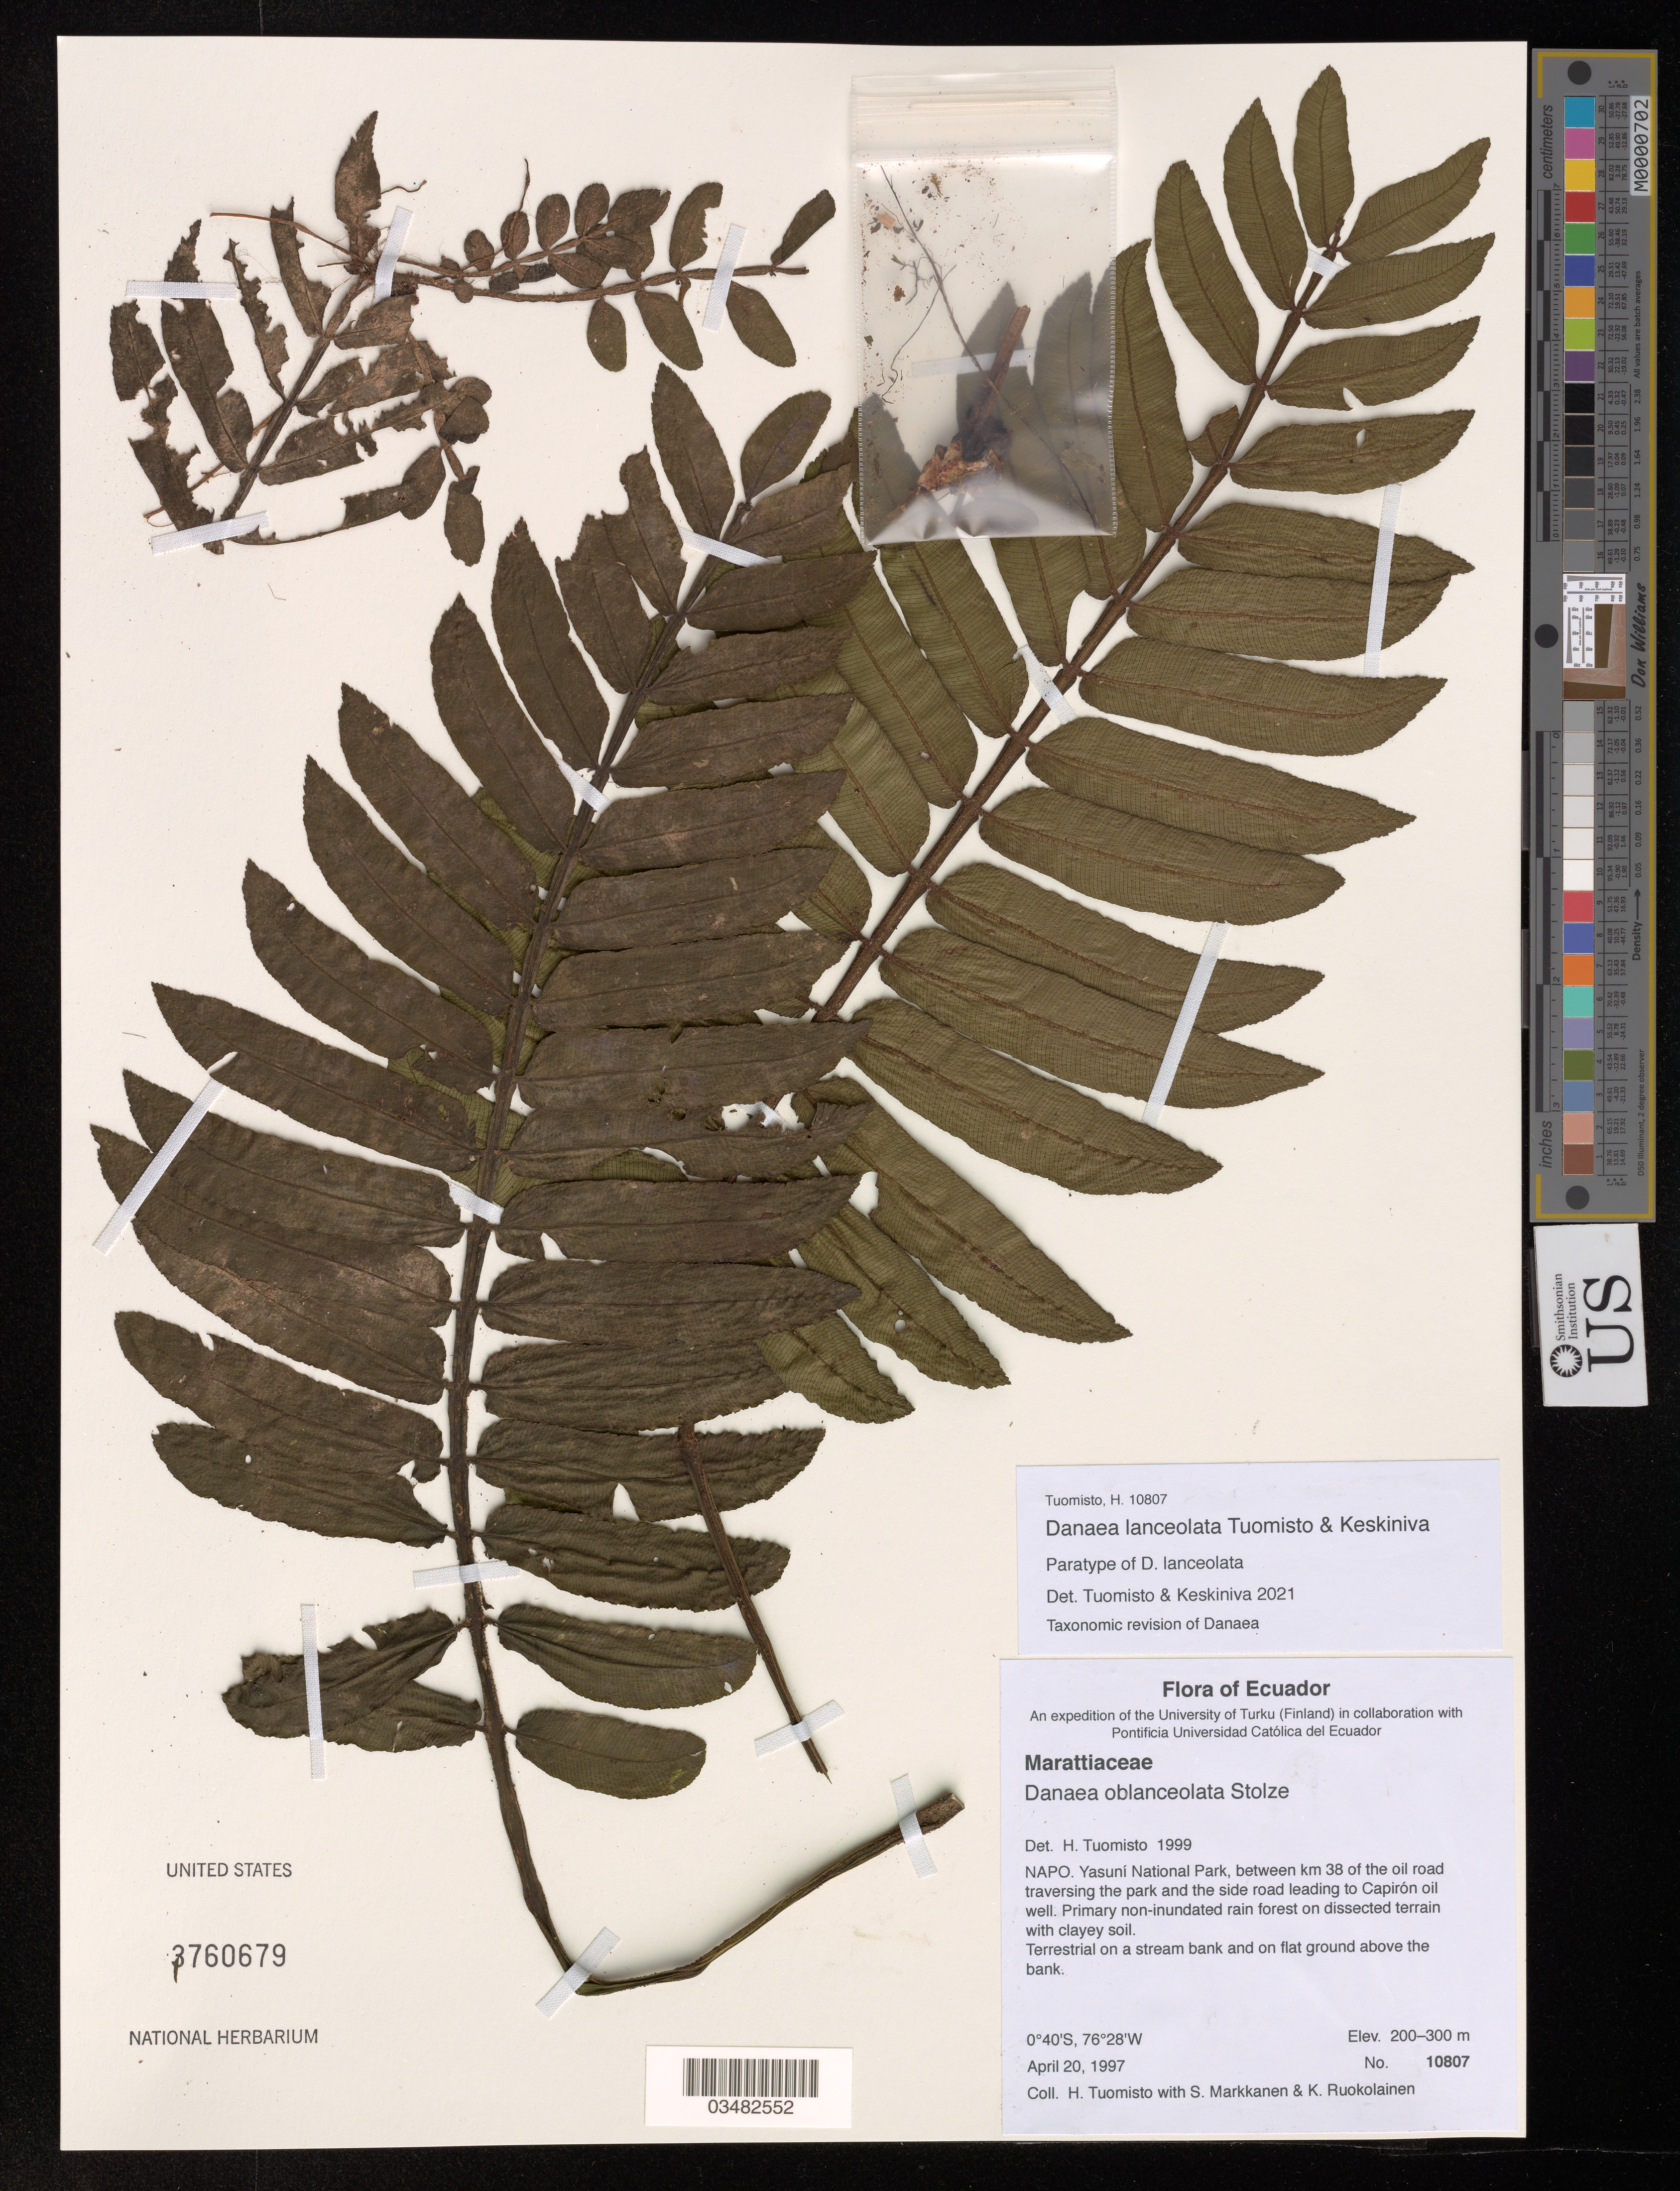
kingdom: Plantae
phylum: Tracheophyta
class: Polypodiopsida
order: Marattiales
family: Marattiaceae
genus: Danaea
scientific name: Danaea lanceolata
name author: Tuomisto & Keskiniva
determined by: Tuomisto, Hanna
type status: Paratype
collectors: H. Tuomisto, S. Markkanen & K. Ruokolainen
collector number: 10807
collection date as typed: April 20, 1997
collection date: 1997-04-20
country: Ecuador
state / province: Napo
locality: Yasuni National Park, between km 38 of the oil road traversing the park and the side road leading to Capiron oil well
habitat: primary non-inundated rain forest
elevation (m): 200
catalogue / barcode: US 3760679